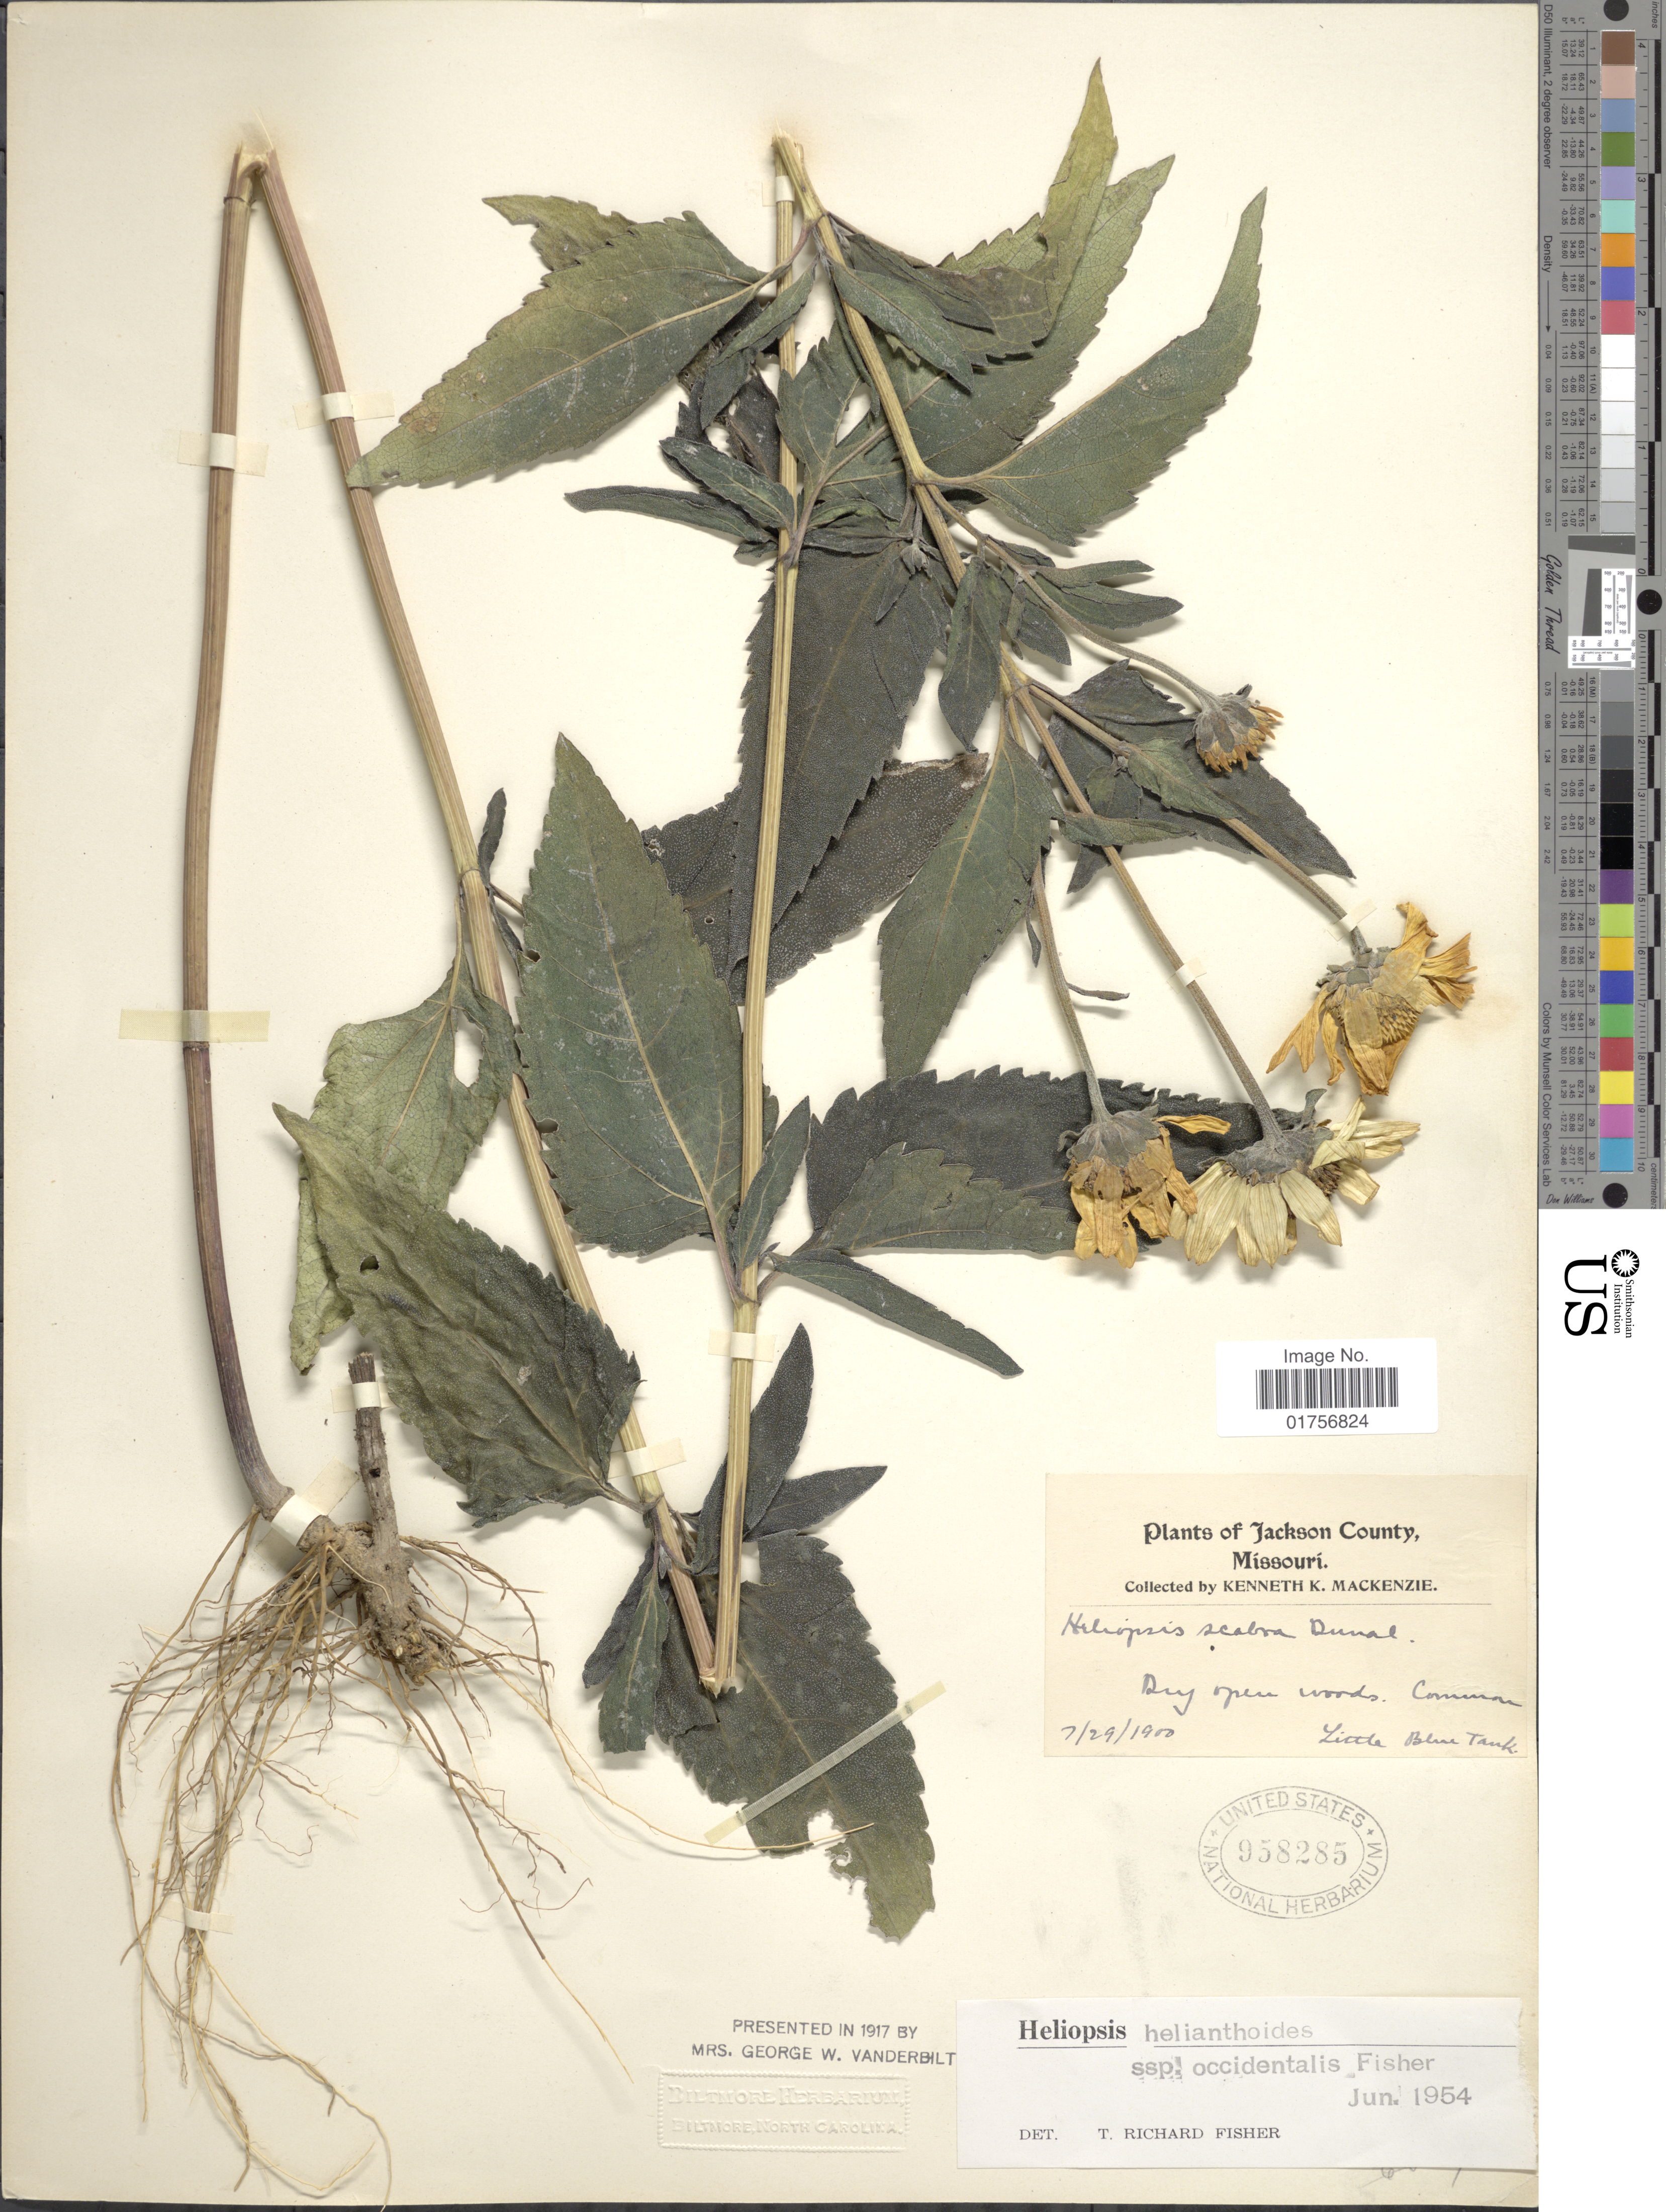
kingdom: Plantae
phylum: Tracheophyta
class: Magnoliopsida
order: Asterales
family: Asteraceae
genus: Heliopsis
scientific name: Heliopsis helianthoides subsp. occidentalis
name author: T.R. Fisher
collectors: K. K. Mackenzie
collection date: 1900-07-29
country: United States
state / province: Missouri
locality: Jackson County, Dry open woods, Common, Little Blue Tank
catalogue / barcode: US 958285